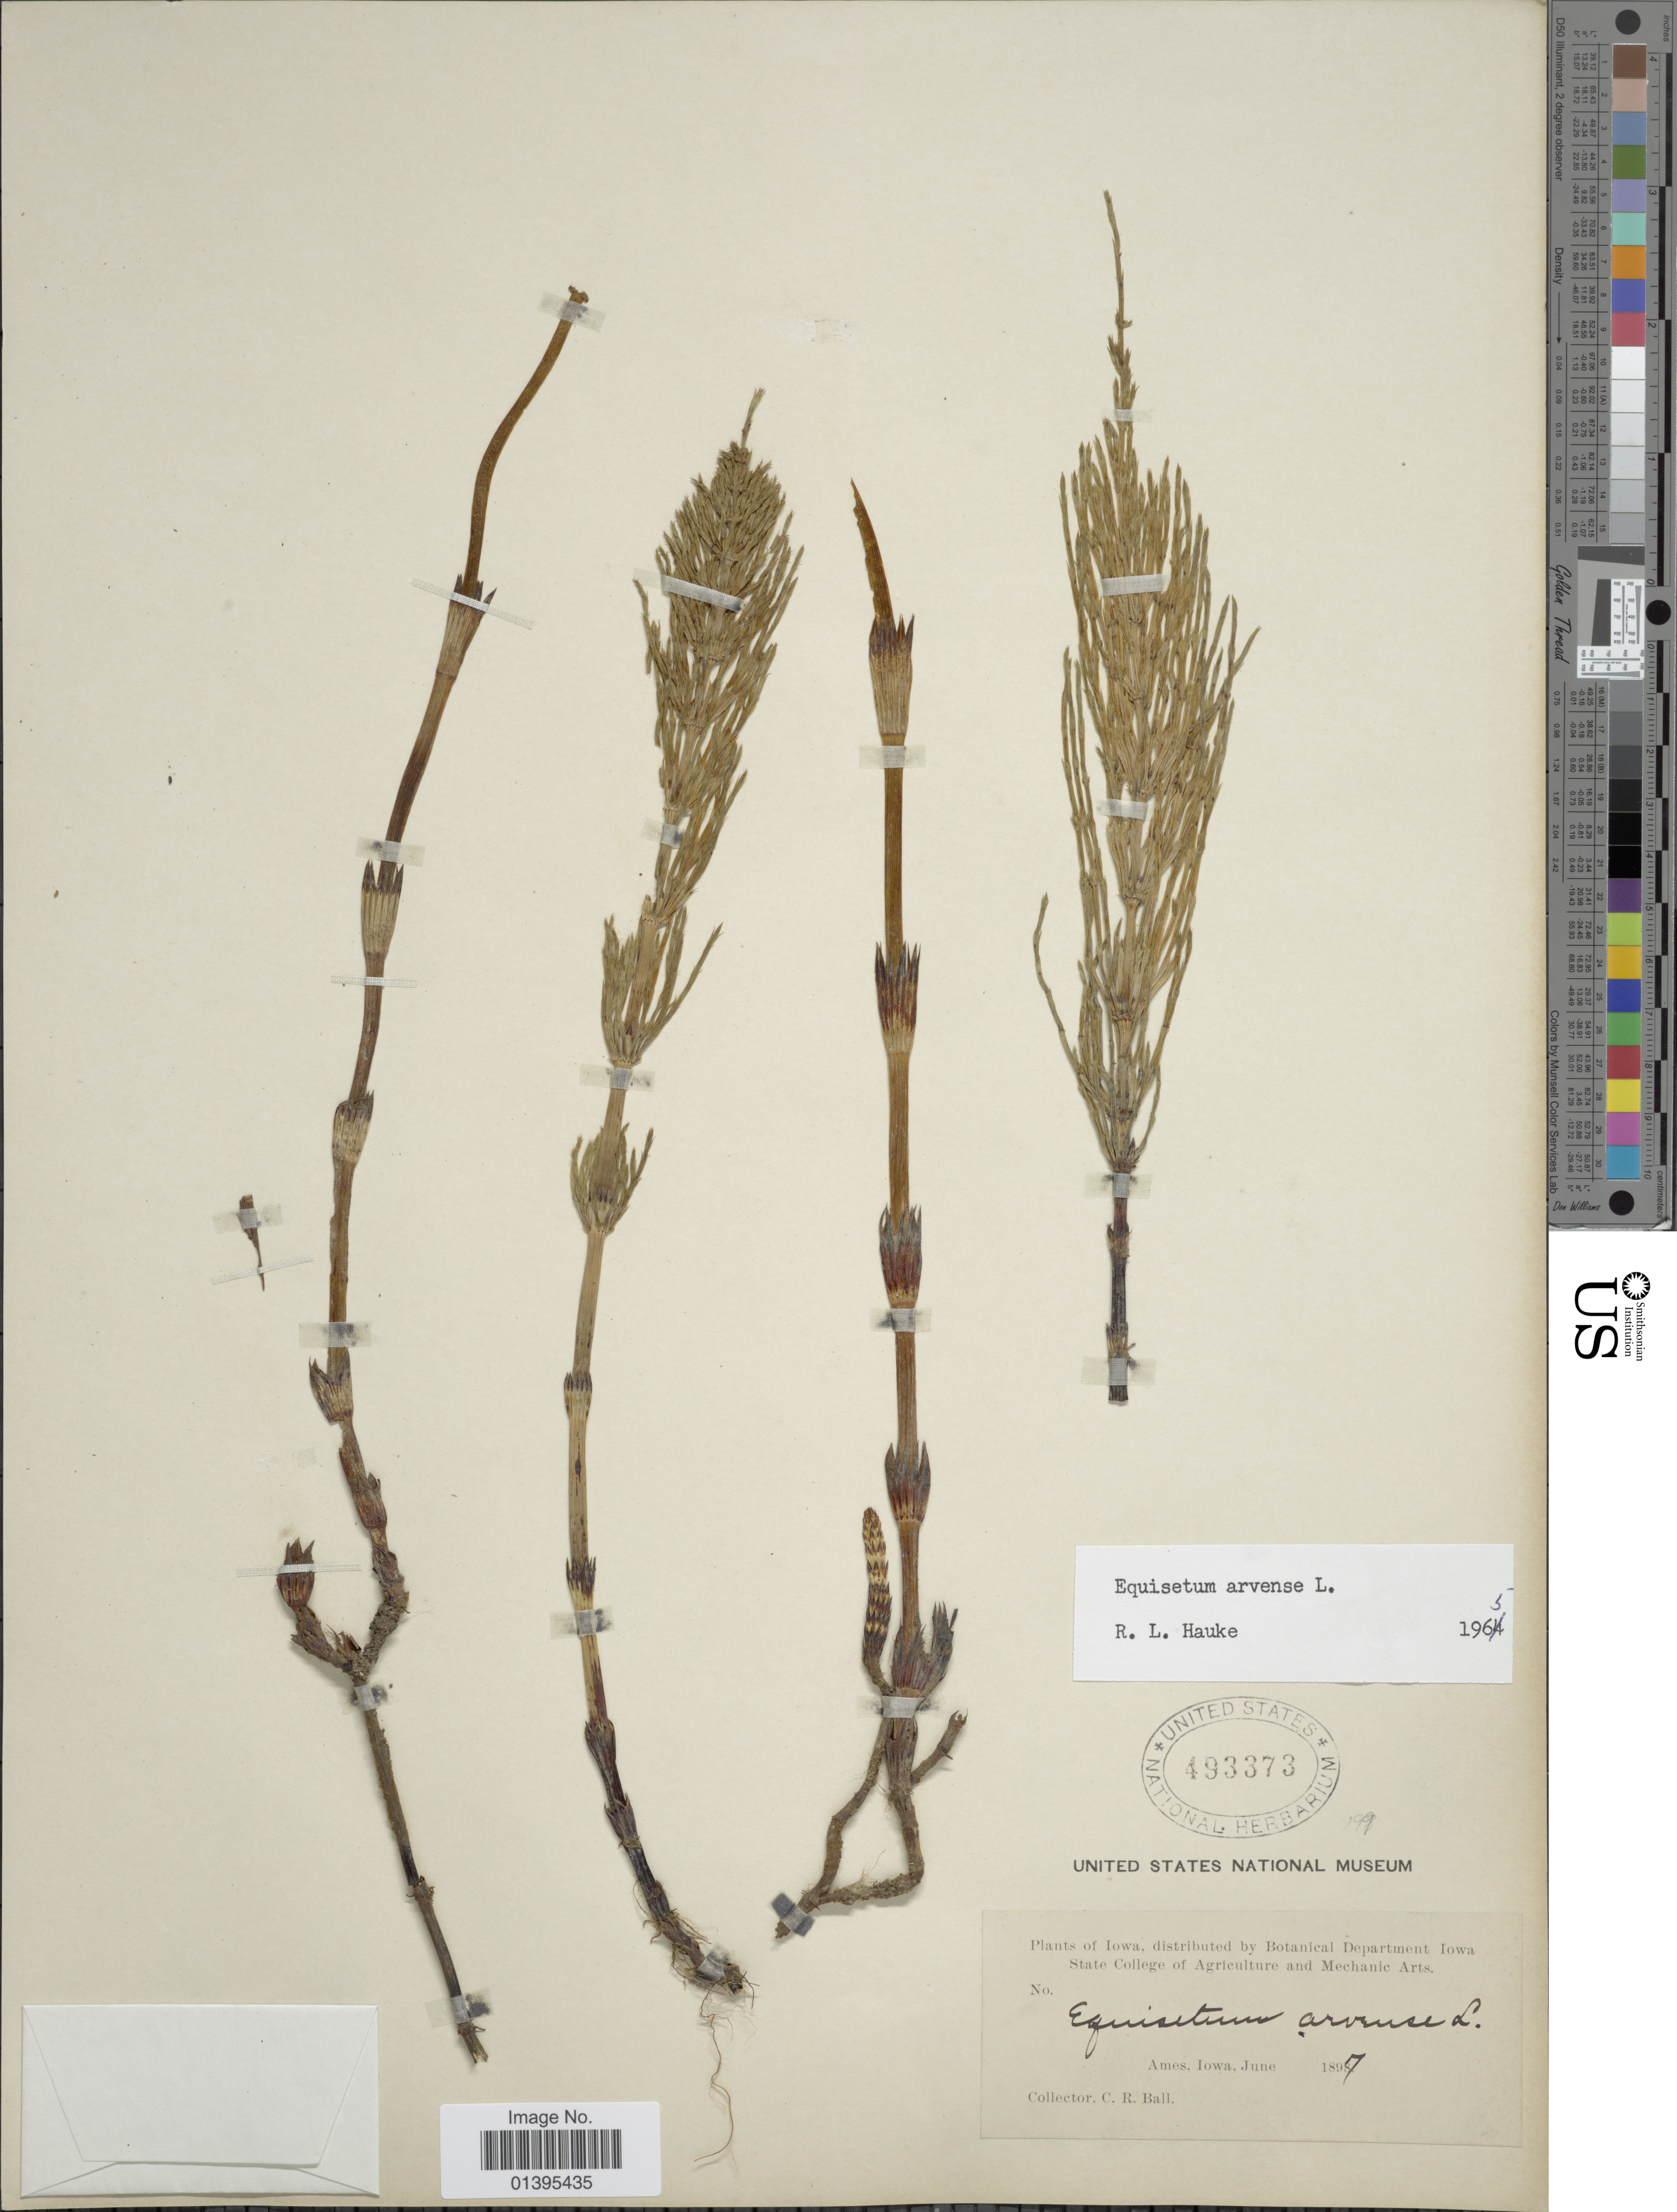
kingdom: Plantae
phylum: Tracheophyta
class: Polypodiopsida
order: Equisetales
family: Equisetaceae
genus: Equisetum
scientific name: Equisetum arvense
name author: L.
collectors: C. R. Ball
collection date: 1897-06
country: United States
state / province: Iowa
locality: Ames.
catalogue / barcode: US 493379